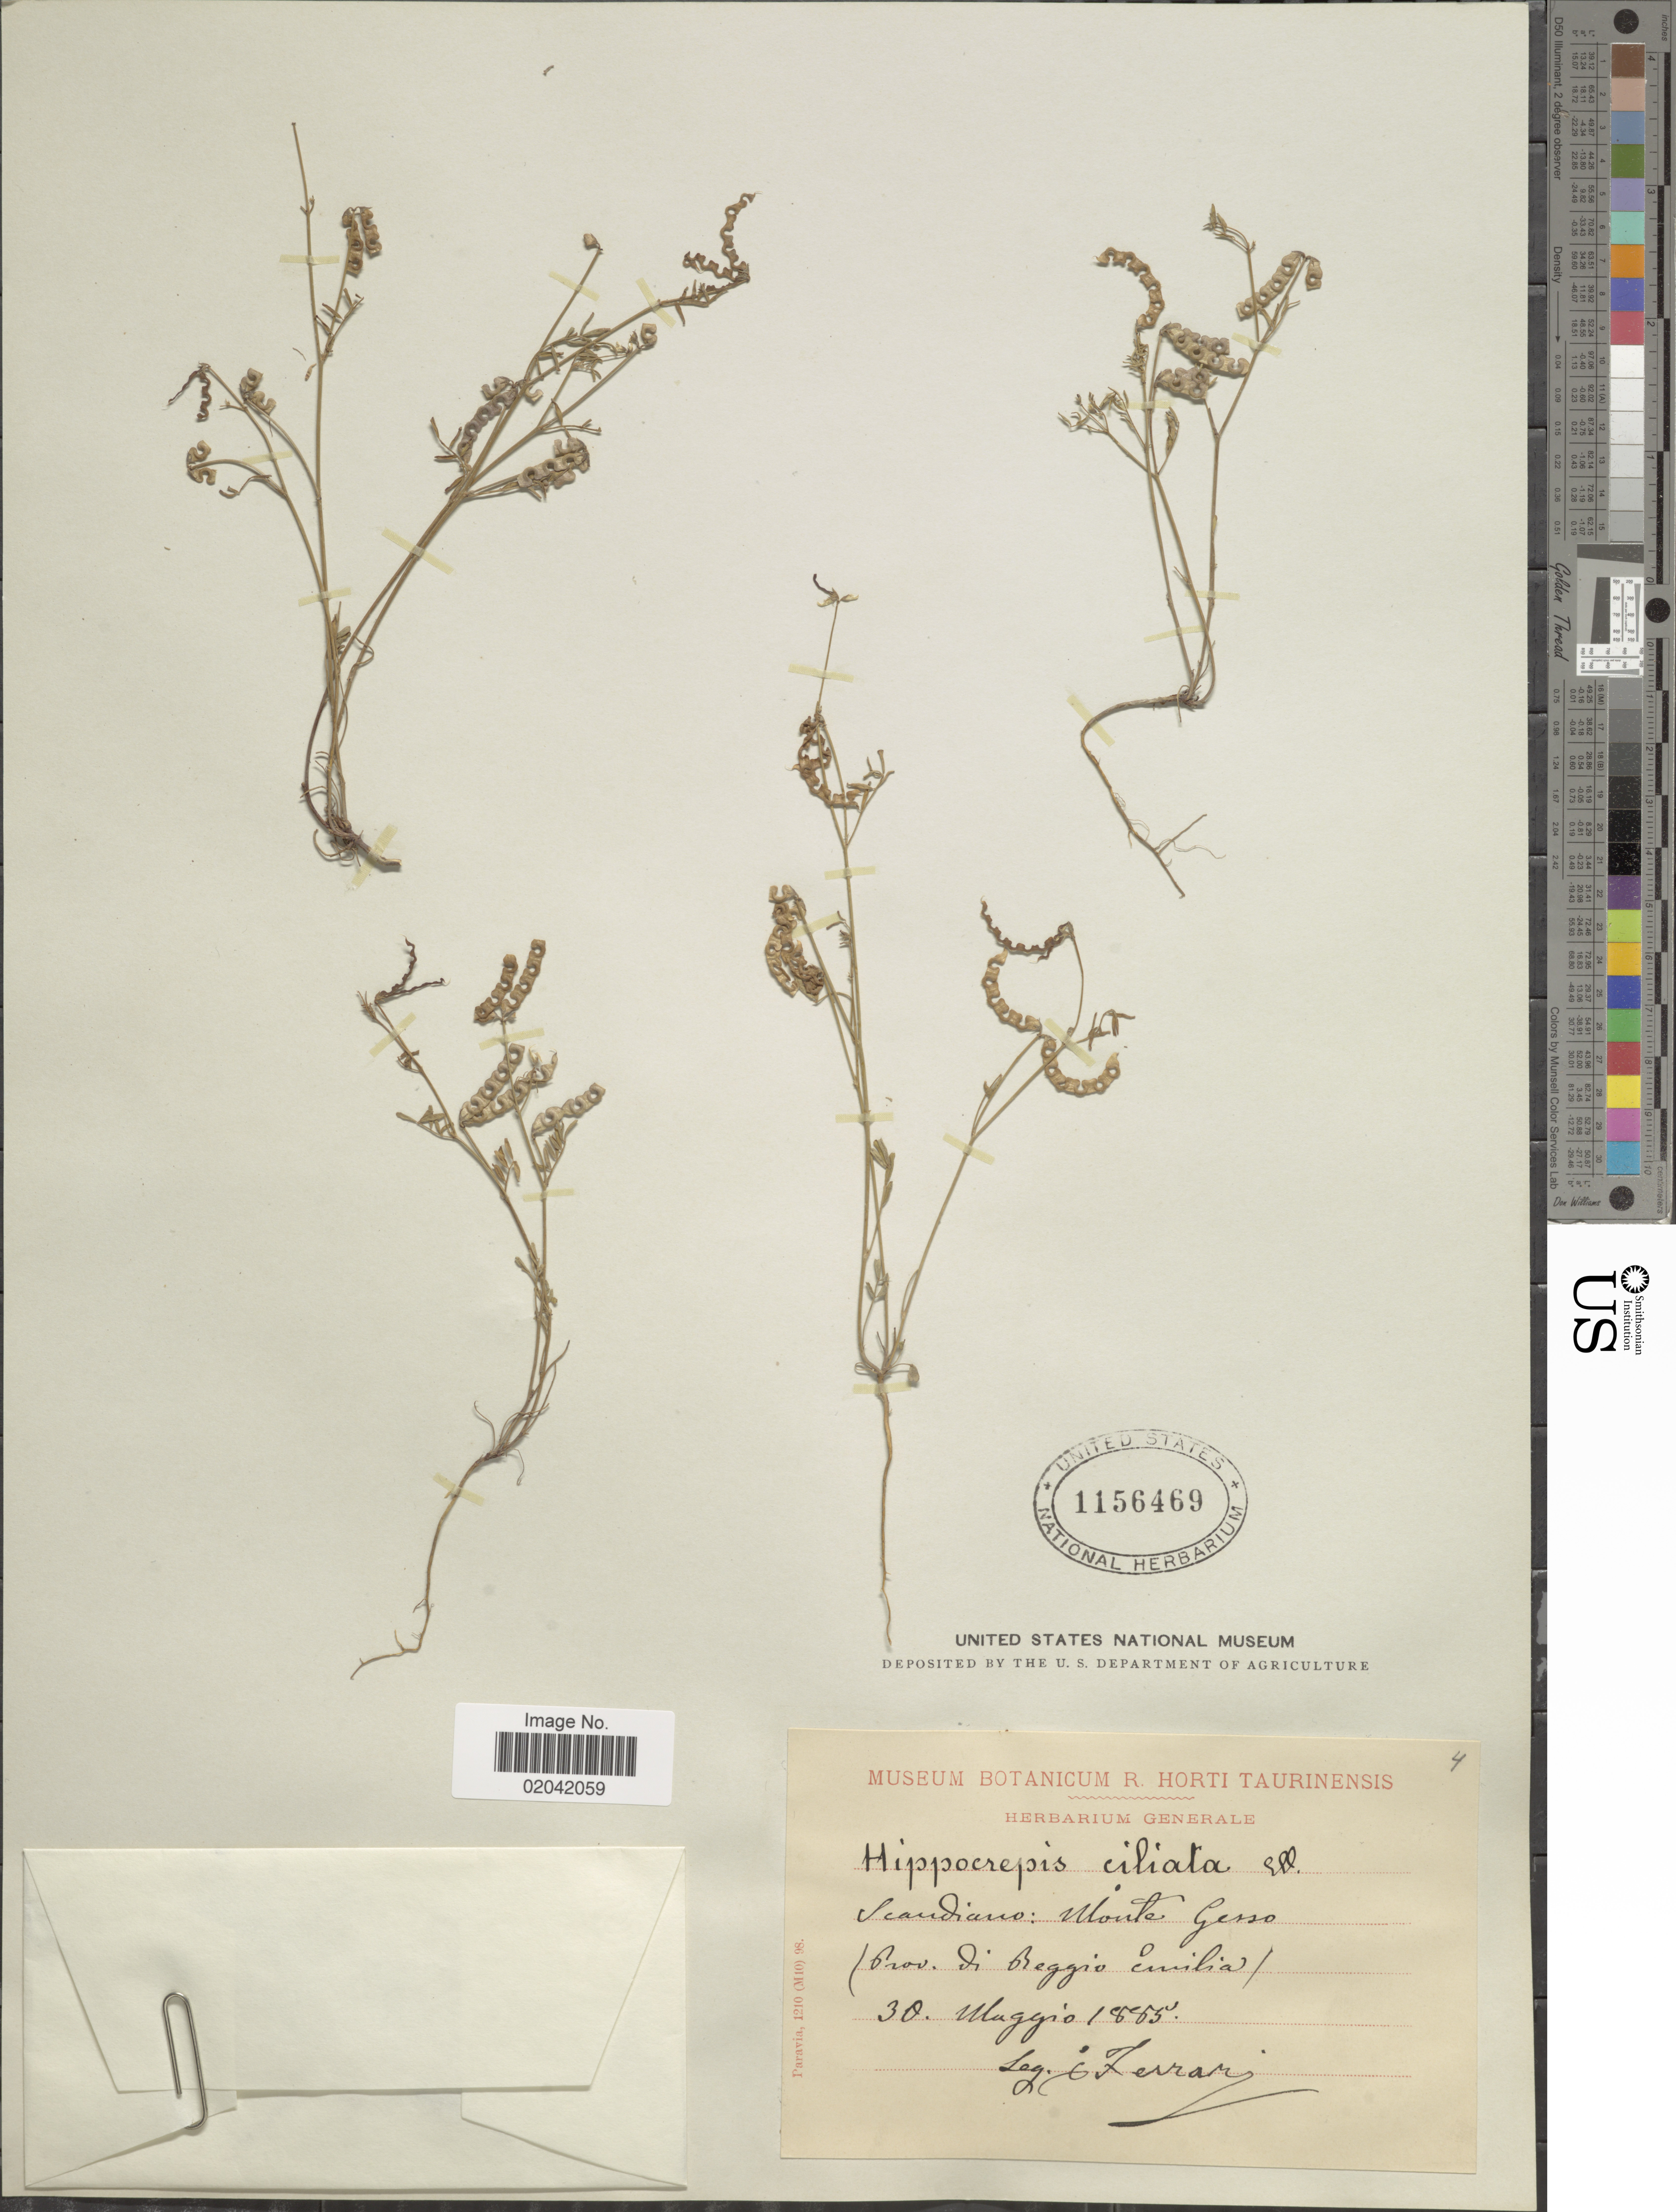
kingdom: Plantae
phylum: Tracheophyta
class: Magnoliopsida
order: Fabales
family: Fabaceae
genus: Hippocrepis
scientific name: Hippocrepis ciliata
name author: Willd.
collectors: Ferrari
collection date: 1885-05-30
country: Italy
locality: Scandiano: Monte Gesso (Prov di Beggio Emilia) [interpreted]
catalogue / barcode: US 1156469